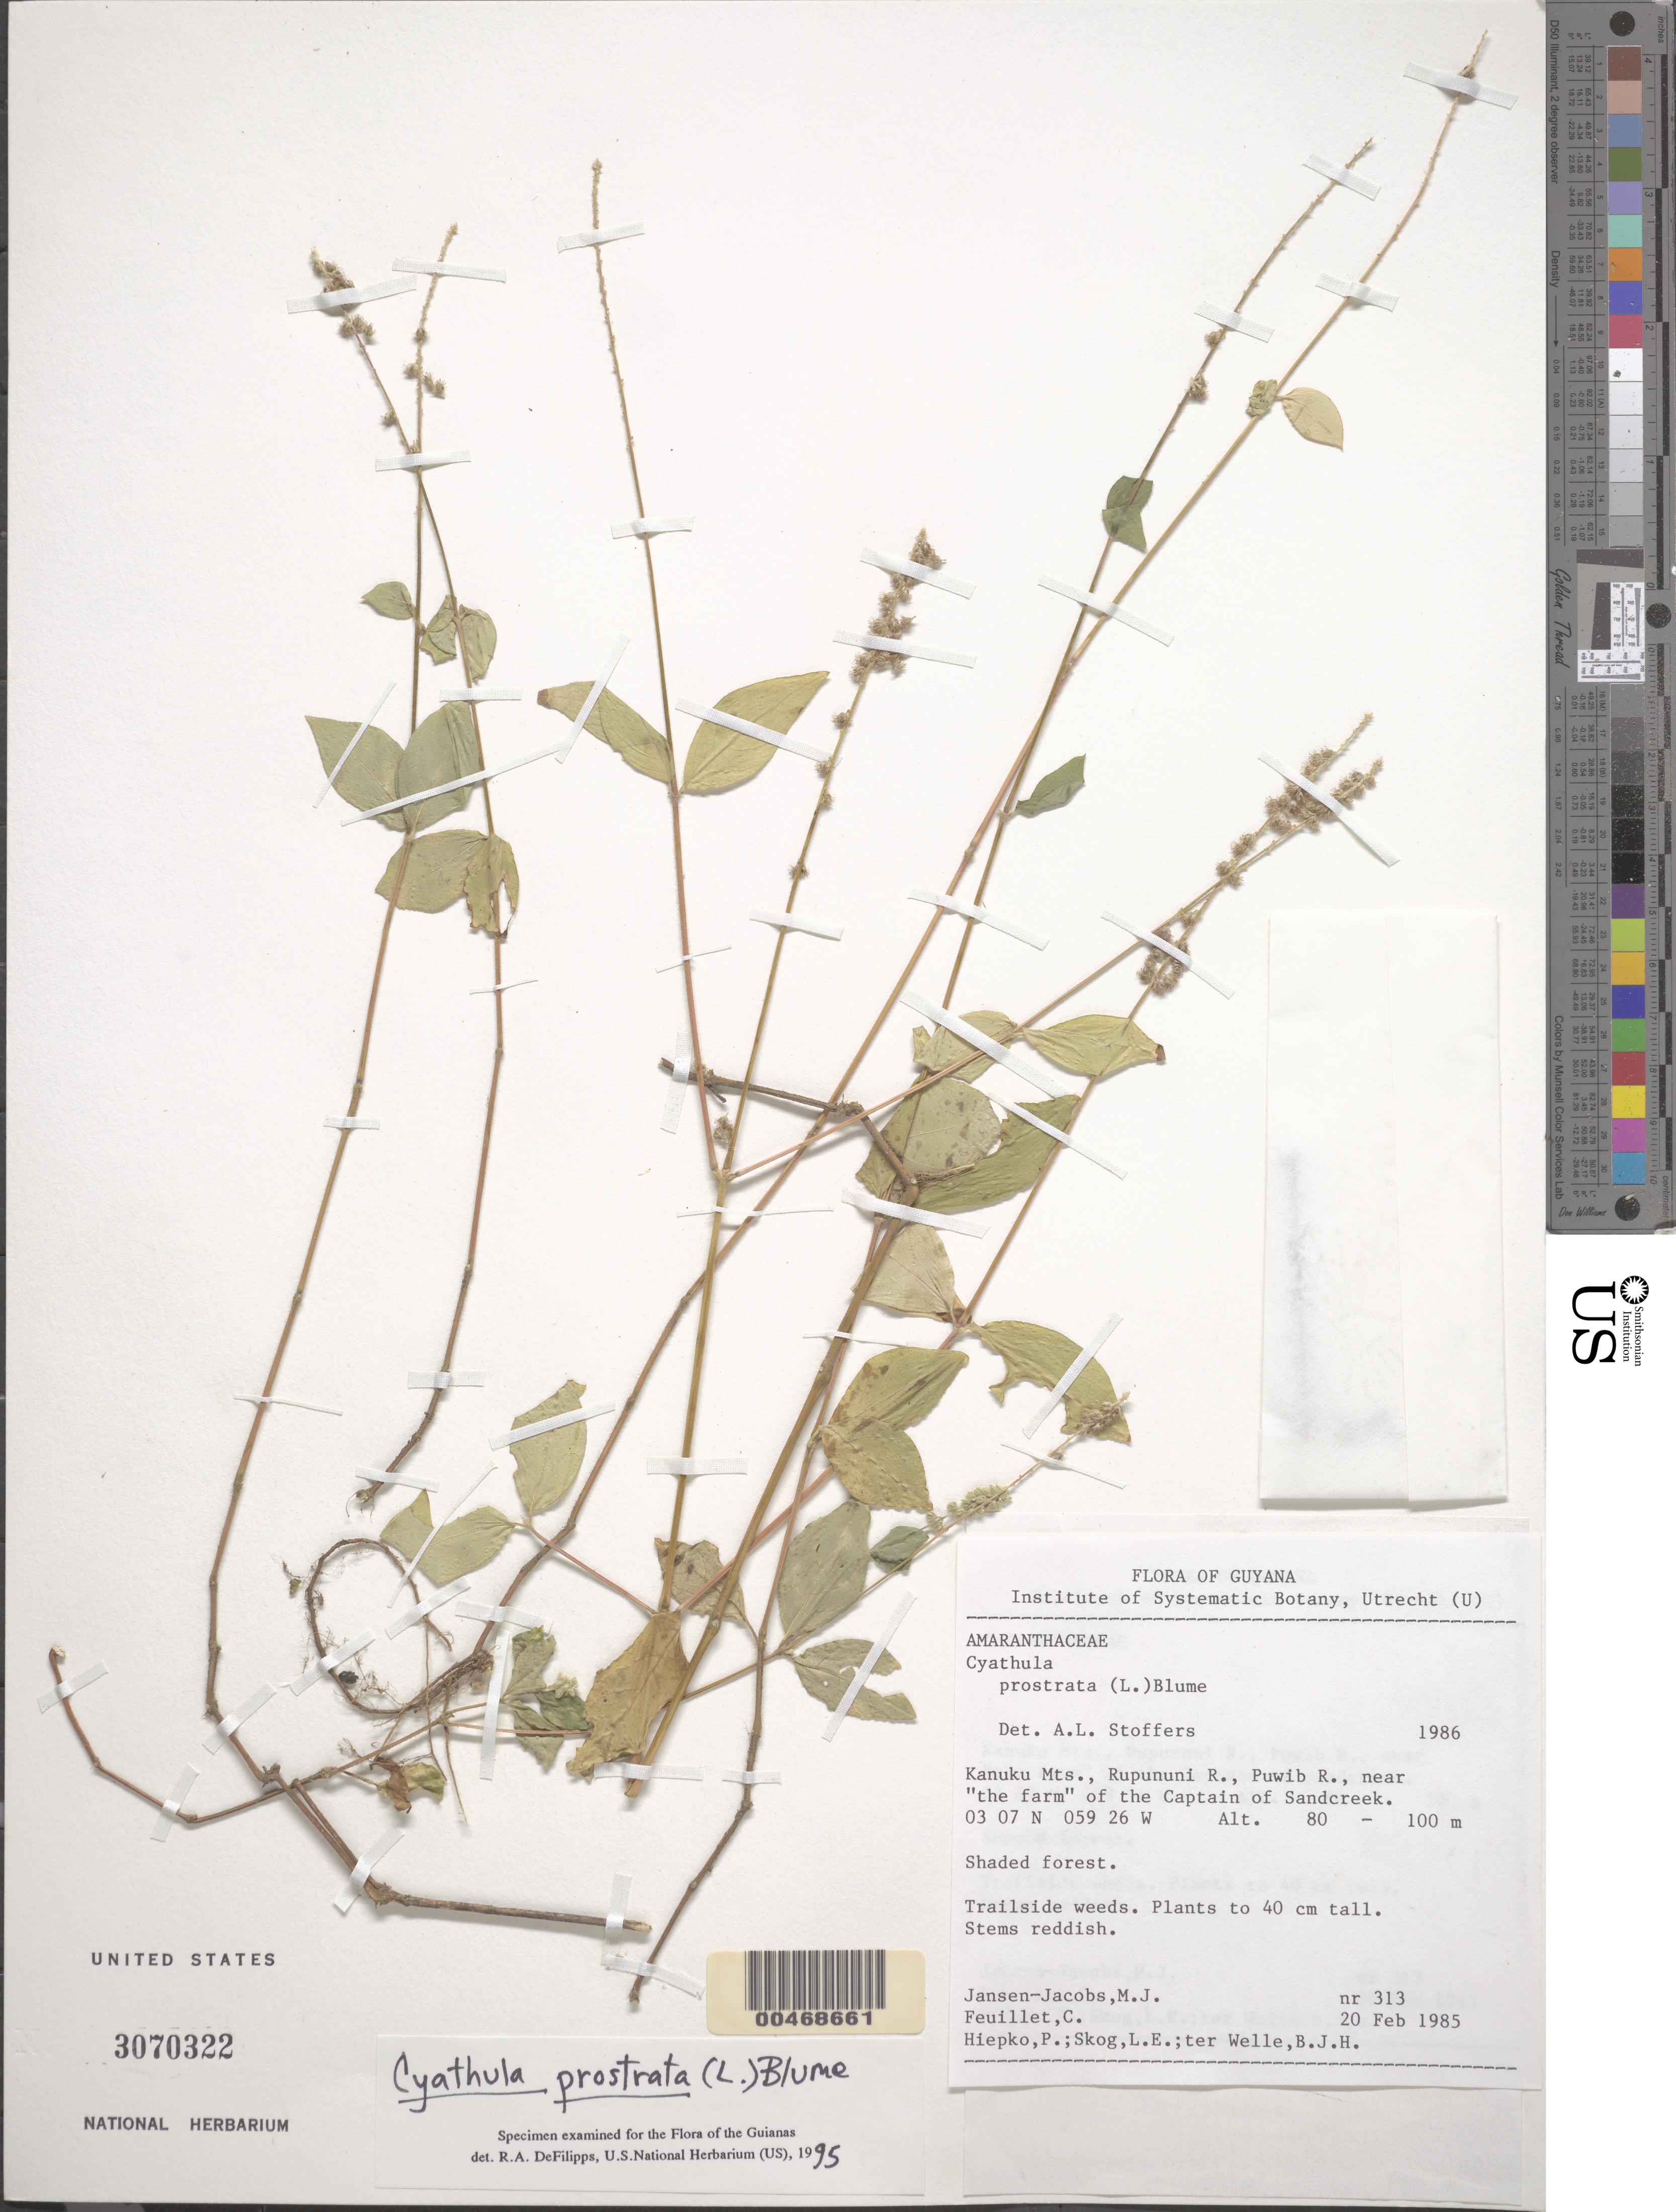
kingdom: Plantae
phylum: Tracheophyta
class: Magnoliopsida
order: Caryophyllales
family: Amaranthaceae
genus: Cyathula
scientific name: Cyathula prostrata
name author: (L.) Blume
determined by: DeFilipps, R. A.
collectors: M. J. Jansen-Jacobs, C. Feuillet, P. H. Hiepko, L. E. Skog & B. Welle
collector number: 313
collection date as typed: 20-Feb-85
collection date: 1985-02-20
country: Guyana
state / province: U. Takutu-U. Essequibo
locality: Kanuku Mts., Rupununi R., Puwib R. near "the farm" of the Captain of Sandcreek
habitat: Shaded forest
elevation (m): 80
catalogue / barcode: US 3070322